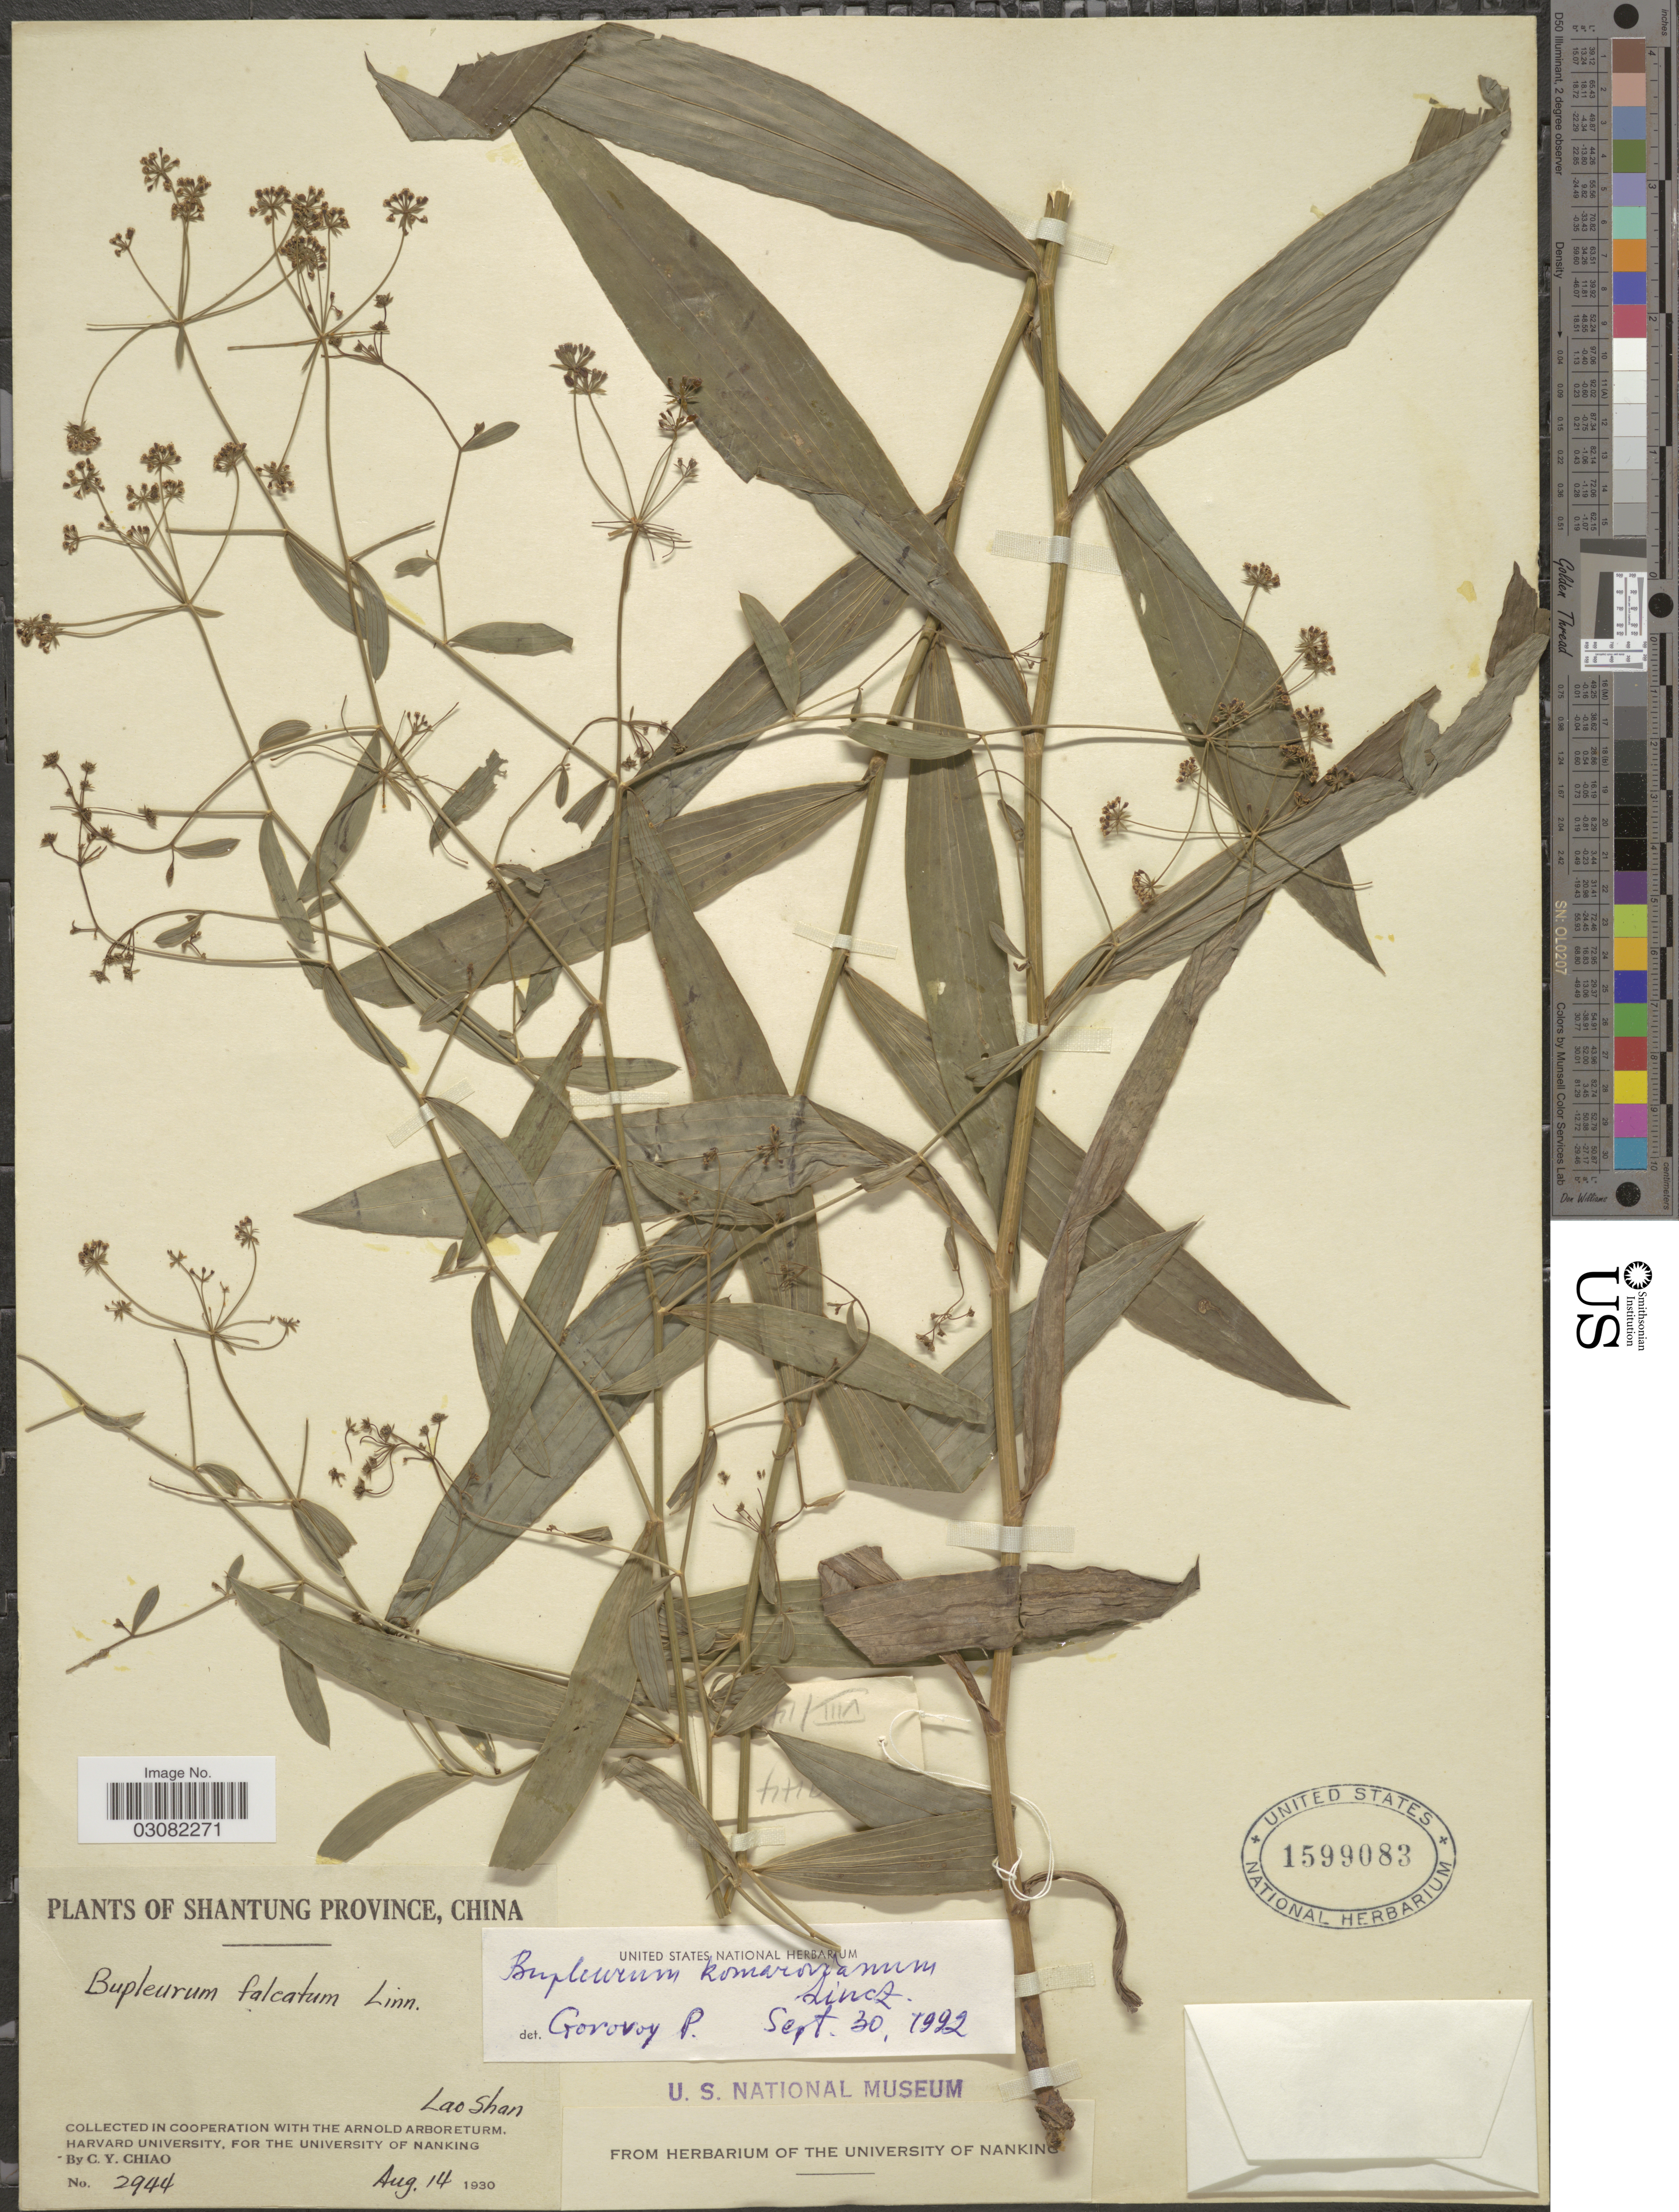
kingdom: Plantae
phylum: Tracheophyta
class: Magnoliopsida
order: Apiales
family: Apiaceae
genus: Bupleurum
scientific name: Bupleurum komarovianum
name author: Lincz.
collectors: C. Y. Chiao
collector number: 2944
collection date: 1930-08-14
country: China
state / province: Shandong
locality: Shantung Province. Lao Shan.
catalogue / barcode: US 1599083